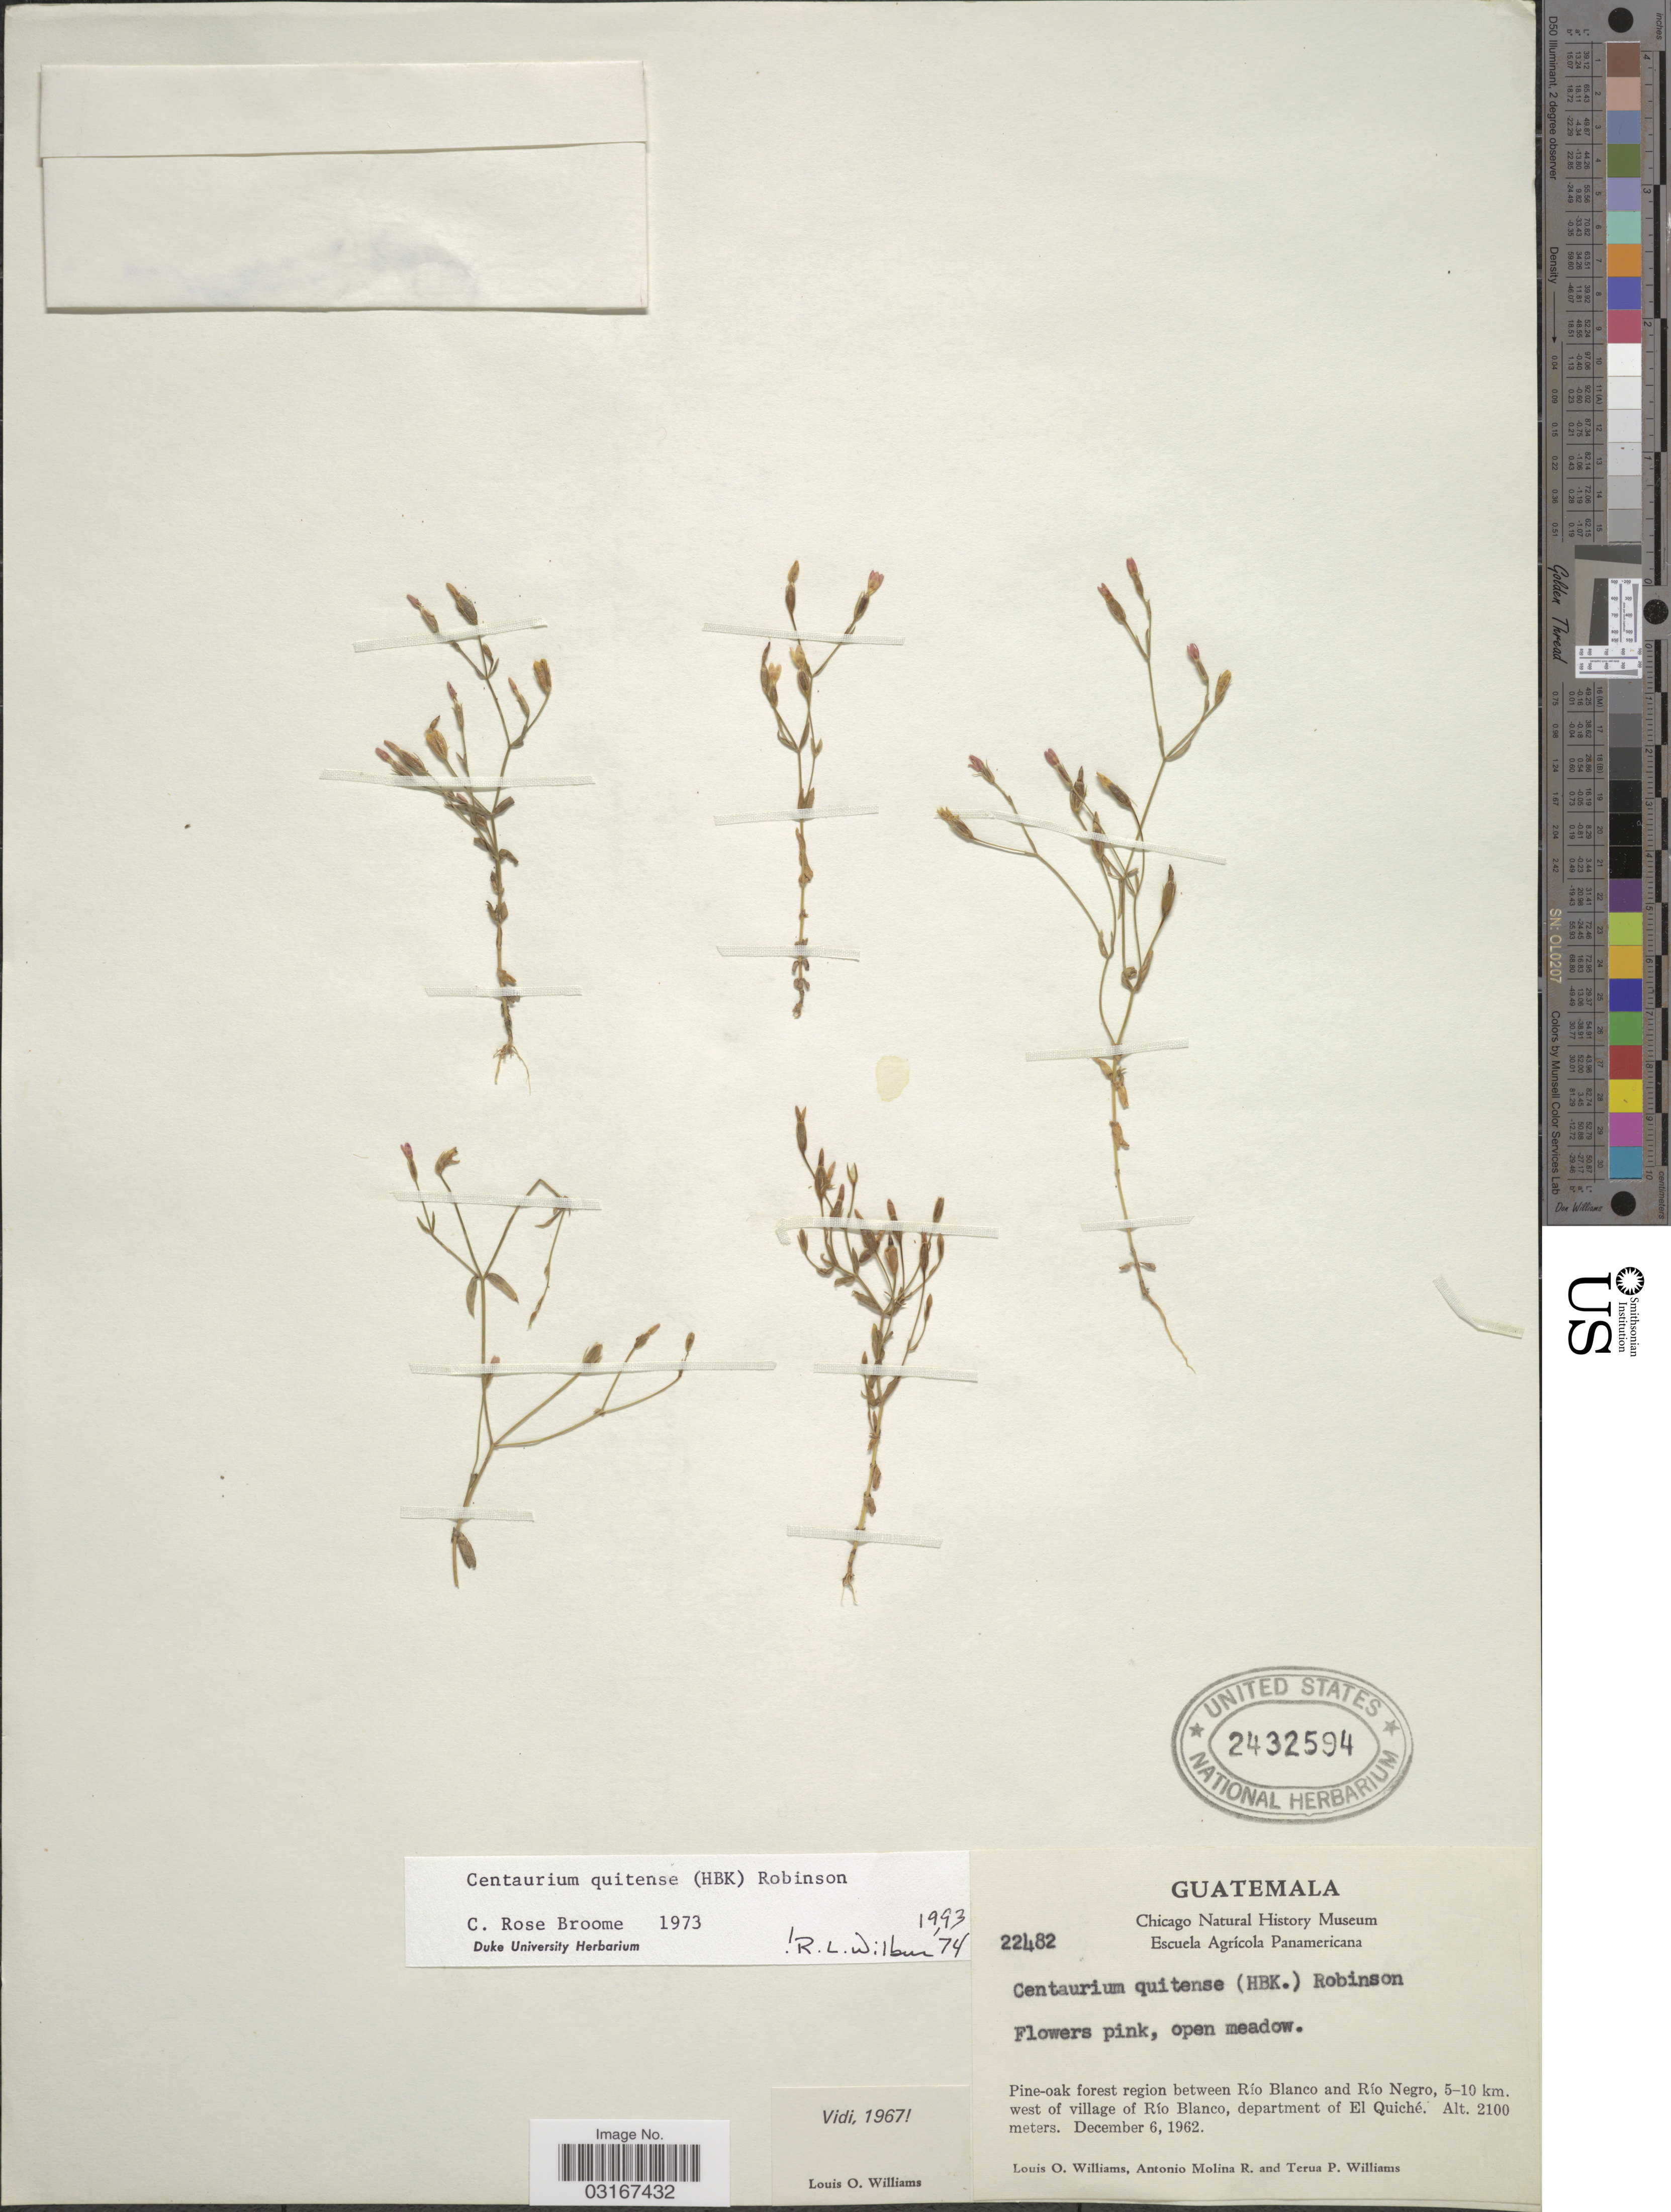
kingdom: Plantae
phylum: Tracheophyta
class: Magnoliopsida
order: Gentianales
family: Gentianaceae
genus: Centaurium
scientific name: Centaurium quitense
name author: (Kunth) B.L. Rob.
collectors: L. O. Williams, A. Molina R. & T. Williams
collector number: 22482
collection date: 1962-12-06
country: Guatemala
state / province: El Quiché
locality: Pine-oak forest region between Río Blanco and Río Negro, 5-10 km. west of village of Río Blanco, department of El Quiché.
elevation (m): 2100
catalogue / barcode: US 2432594